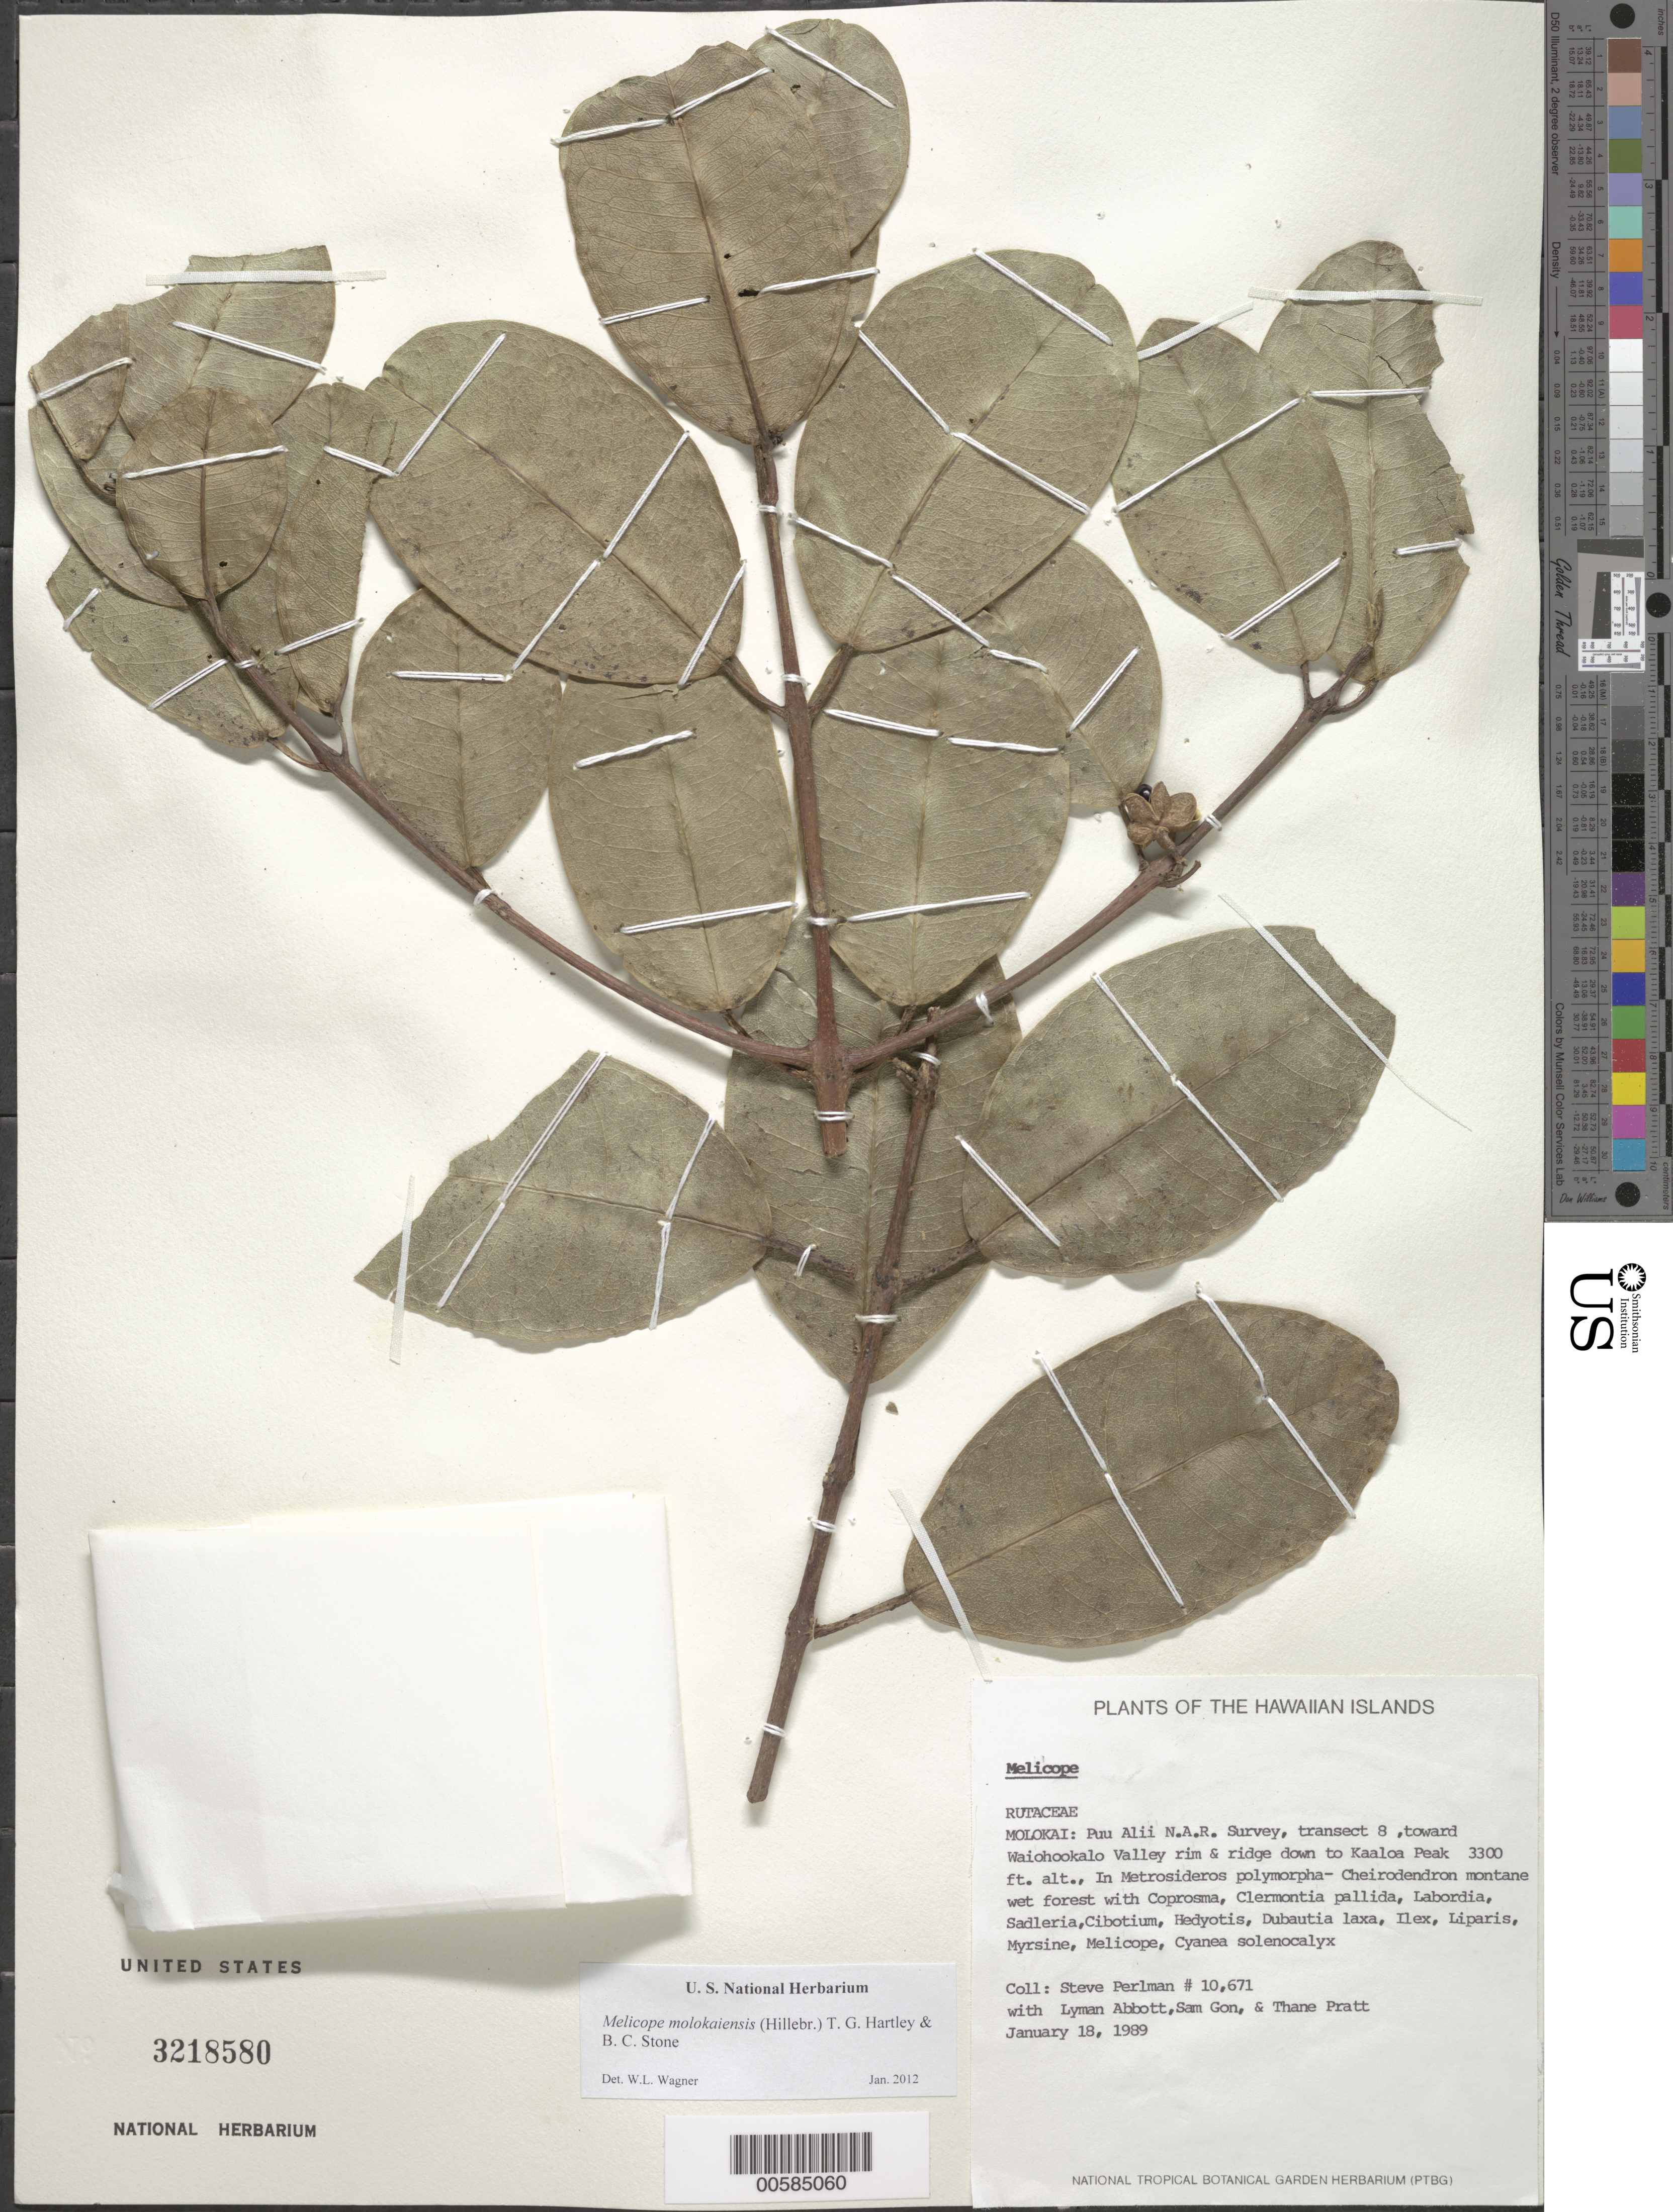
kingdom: Plantae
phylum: Tracheophyta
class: Magnoliopsida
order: Sapindales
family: Rutaceae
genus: Melicope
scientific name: Melicope molokaiensis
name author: (Hillebr.) T.G. Hartley & B.C. Stone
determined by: Wood, Kenneth R.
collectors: S. P. Perlman, L. Abbott, S. Gon & T. Pratt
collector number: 10671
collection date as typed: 18 Jan 1989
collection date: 1989-01-18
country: United States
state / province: Hawaii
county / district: Maui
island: Moloka'i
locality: Puu Alii N.A.R. Survey, transect 8, toward Waiohookalo Valley rim & ridge down to Kaaloa Peak.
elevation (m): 1006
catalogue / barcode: US 3218580